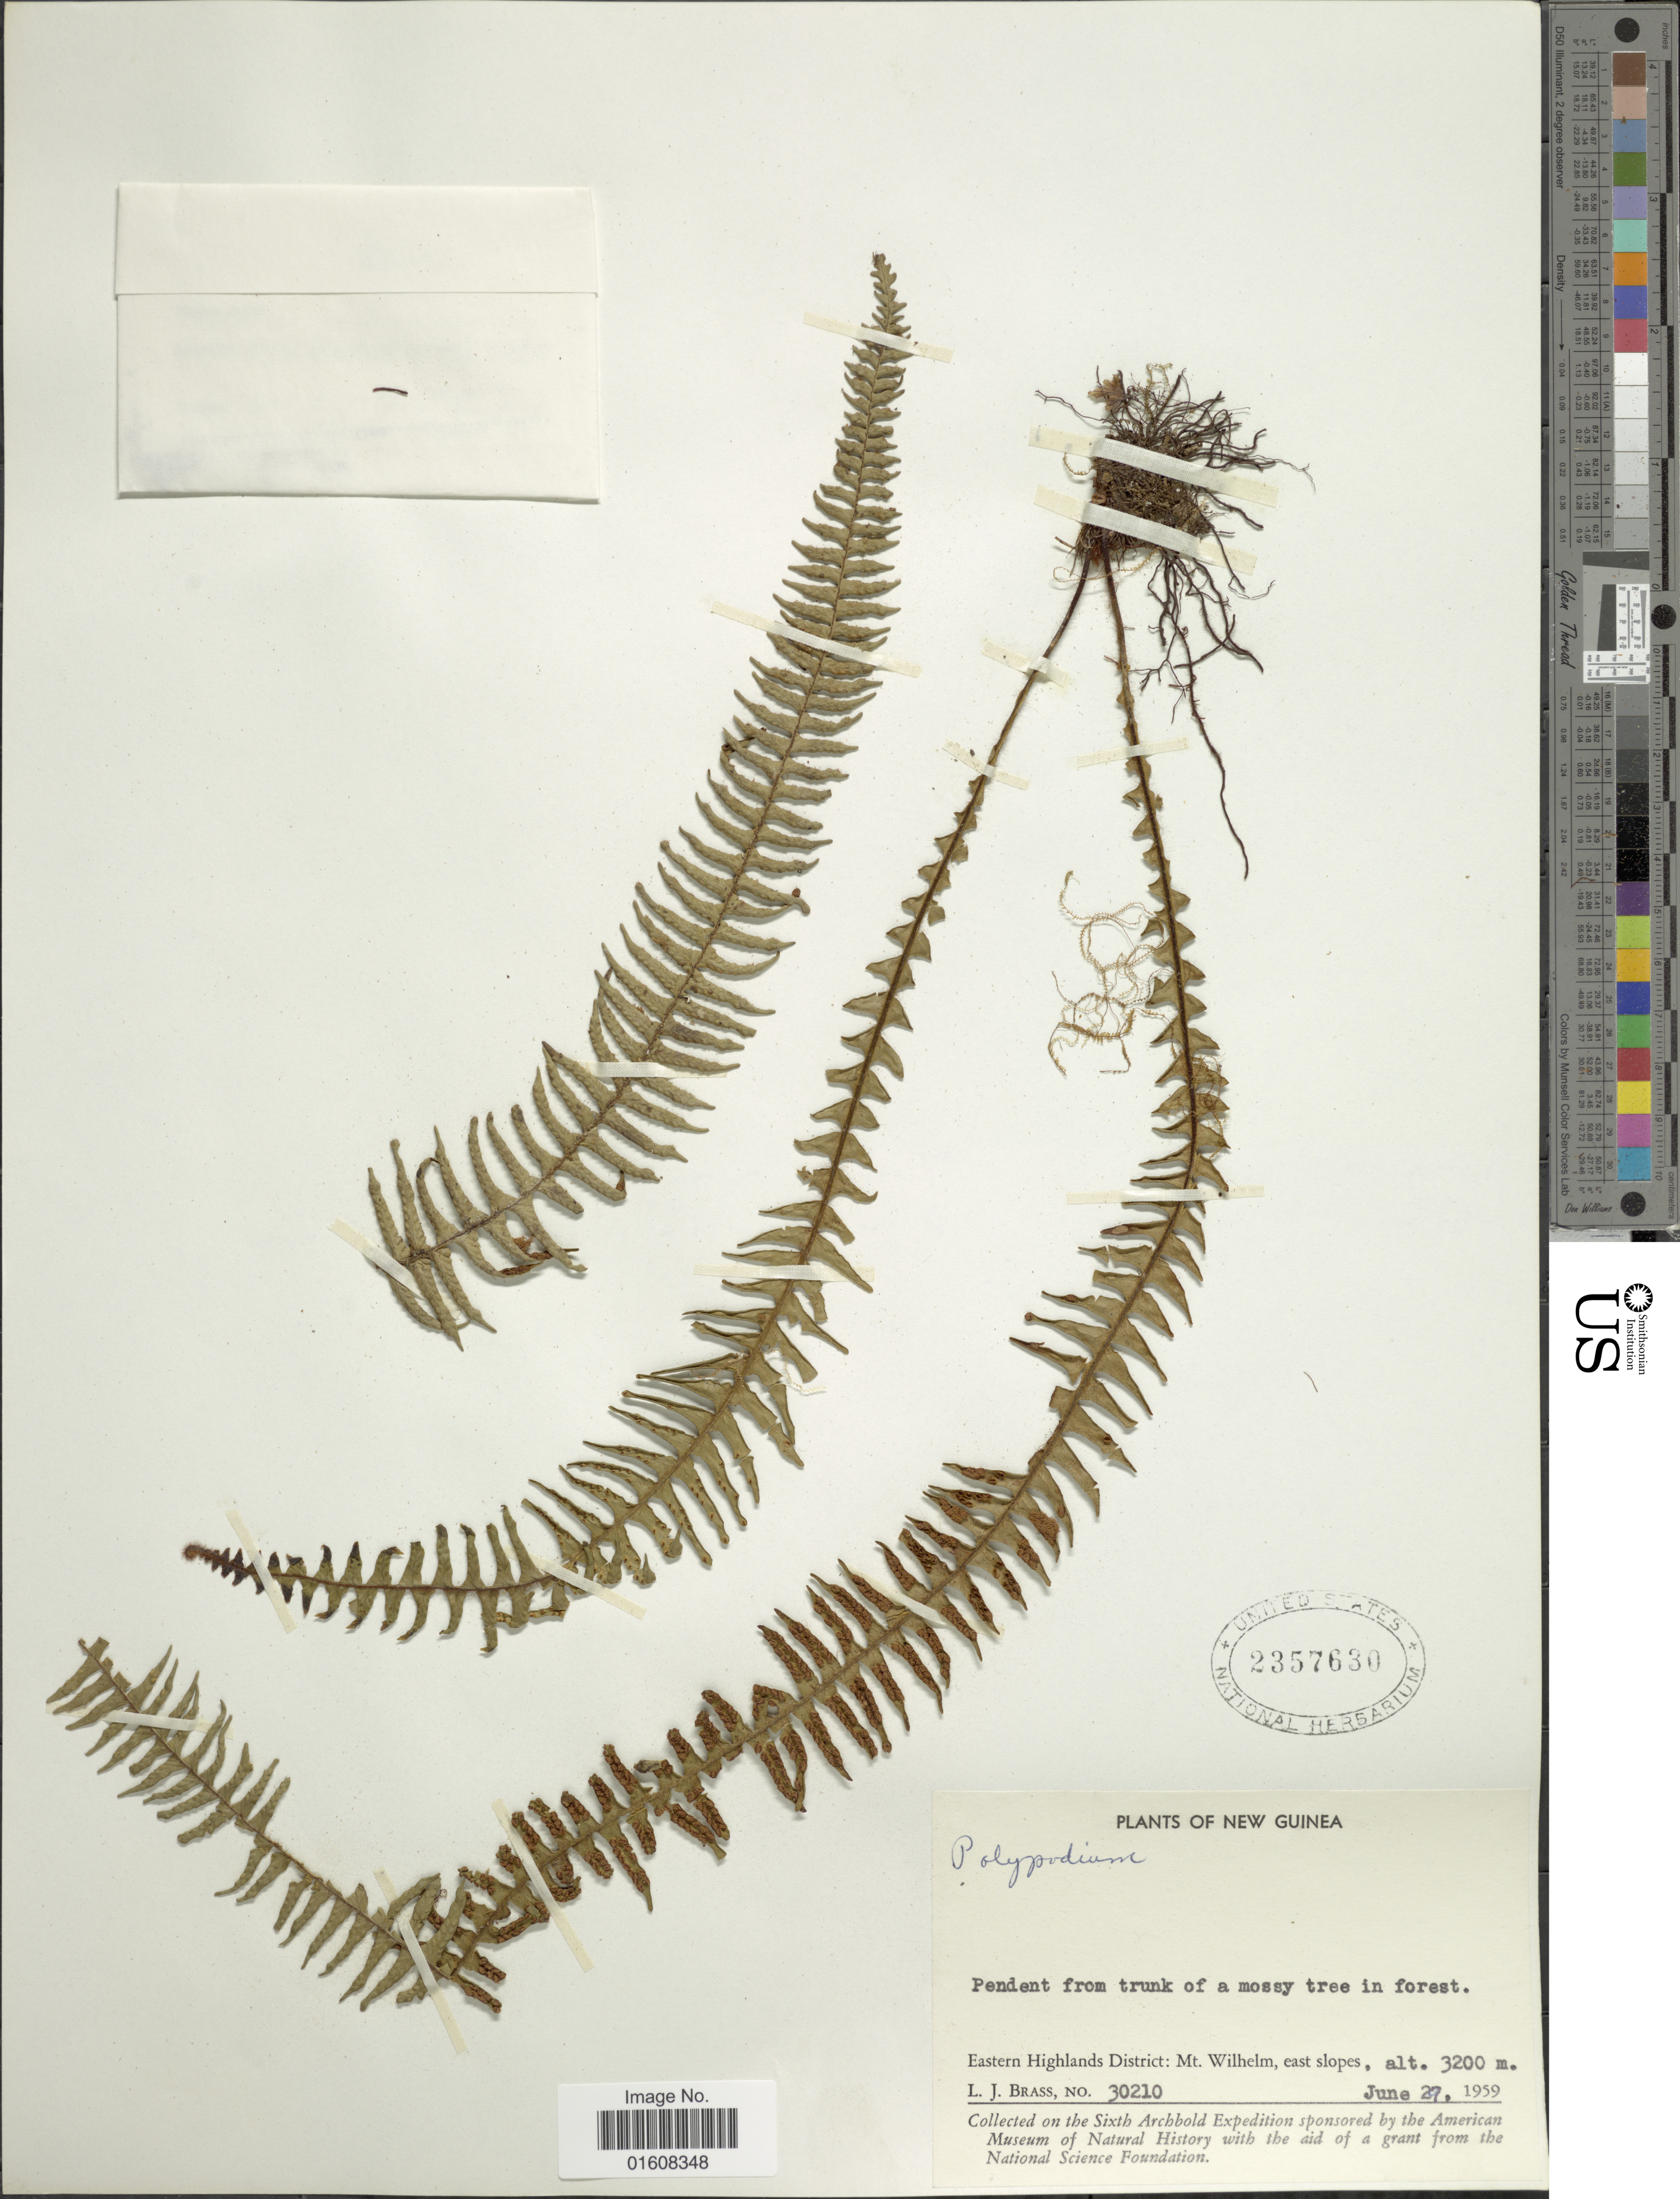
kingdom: Plantae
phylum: Tracheophyta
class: Polypodiopsida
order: Polypodiales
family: Polypodiaceae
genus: Grammitis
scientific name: Grammitis sp.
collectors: L. J. Brass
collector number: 30210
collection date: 1959-06-27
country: Papua New Guinea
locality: New Guinea. Eastern Highlands District: Mt. Wilhelm, east slopes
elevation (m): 3200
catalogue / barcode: US 2357630